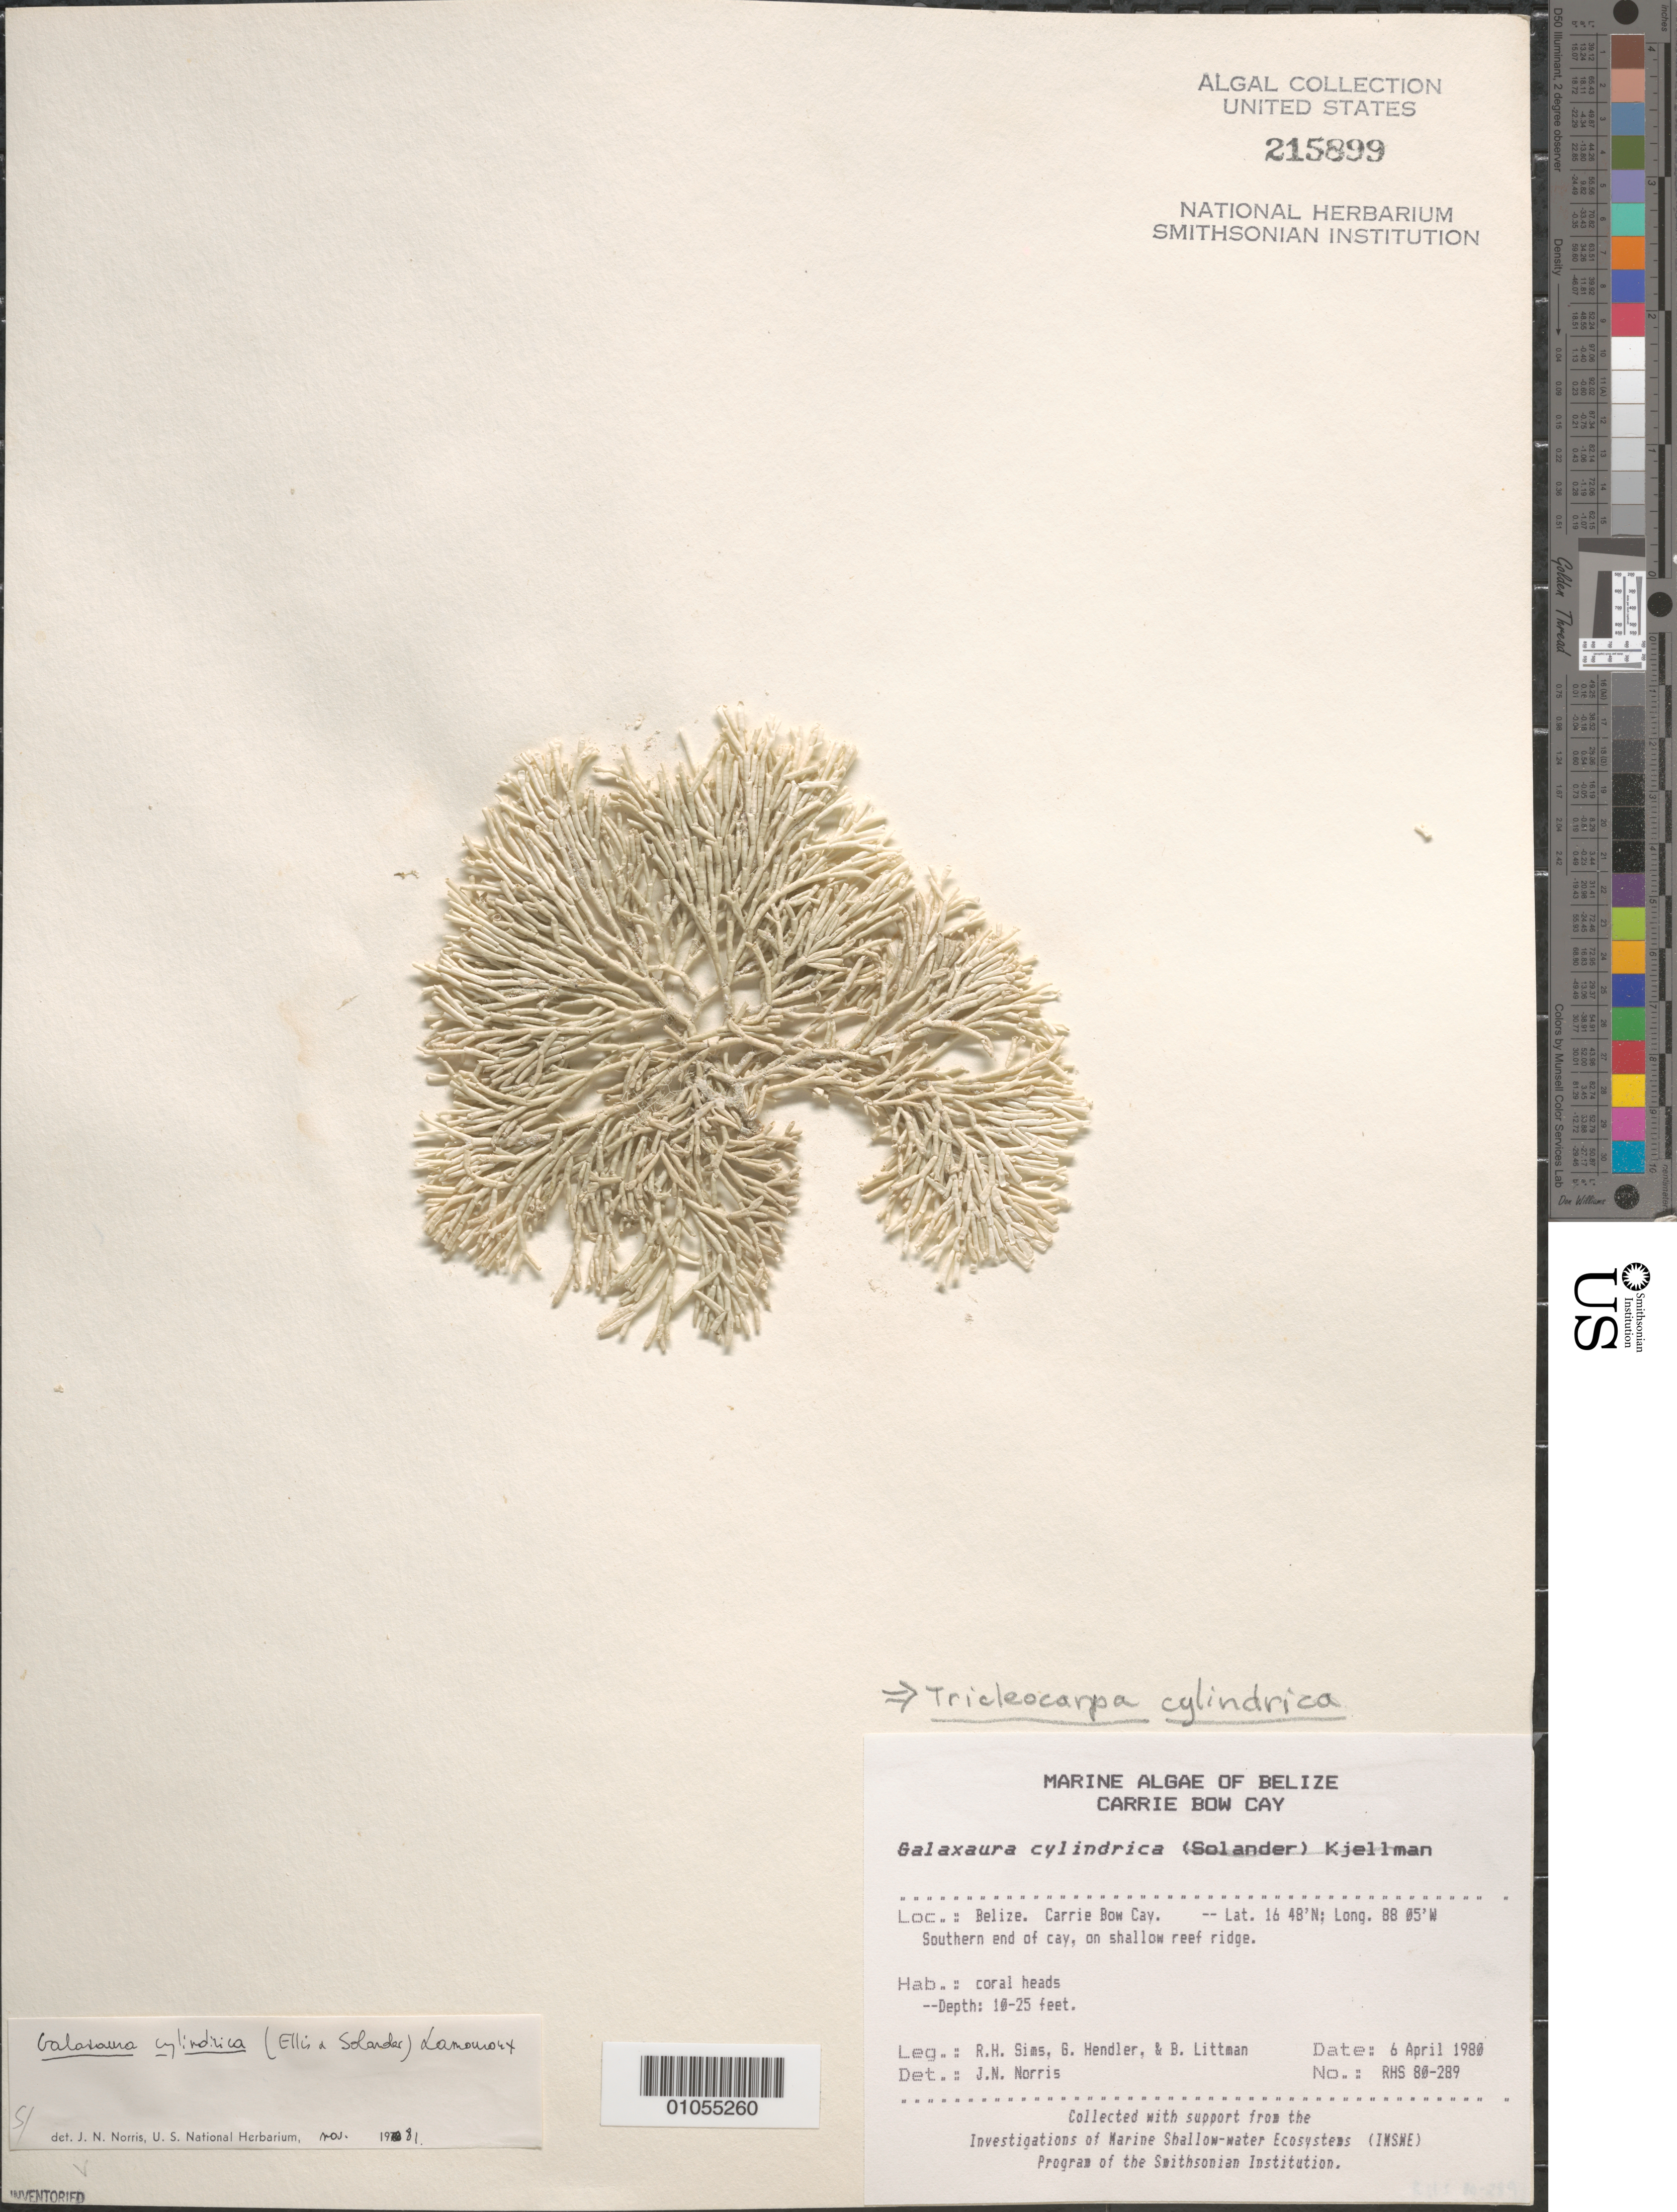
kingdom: Plantae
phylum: Rhodophyta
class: Florideophyceae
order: Nemaliales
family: Galaxauraceae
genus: Tricleocarpa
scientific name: Tricleocarpa cylindrica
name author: (Ellis & Sol.) Huisman & Borowitzka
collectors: R. H. Sims, G. Hendler & B. Littman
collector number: RHS 80-289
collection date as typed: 06 Apr 1980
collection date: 1980-04-06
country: Belize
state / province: Stann Creek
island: Carrie Bow Cay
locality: Off the cay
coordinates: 16 48'N, 88 05'W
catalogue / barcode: US 215899